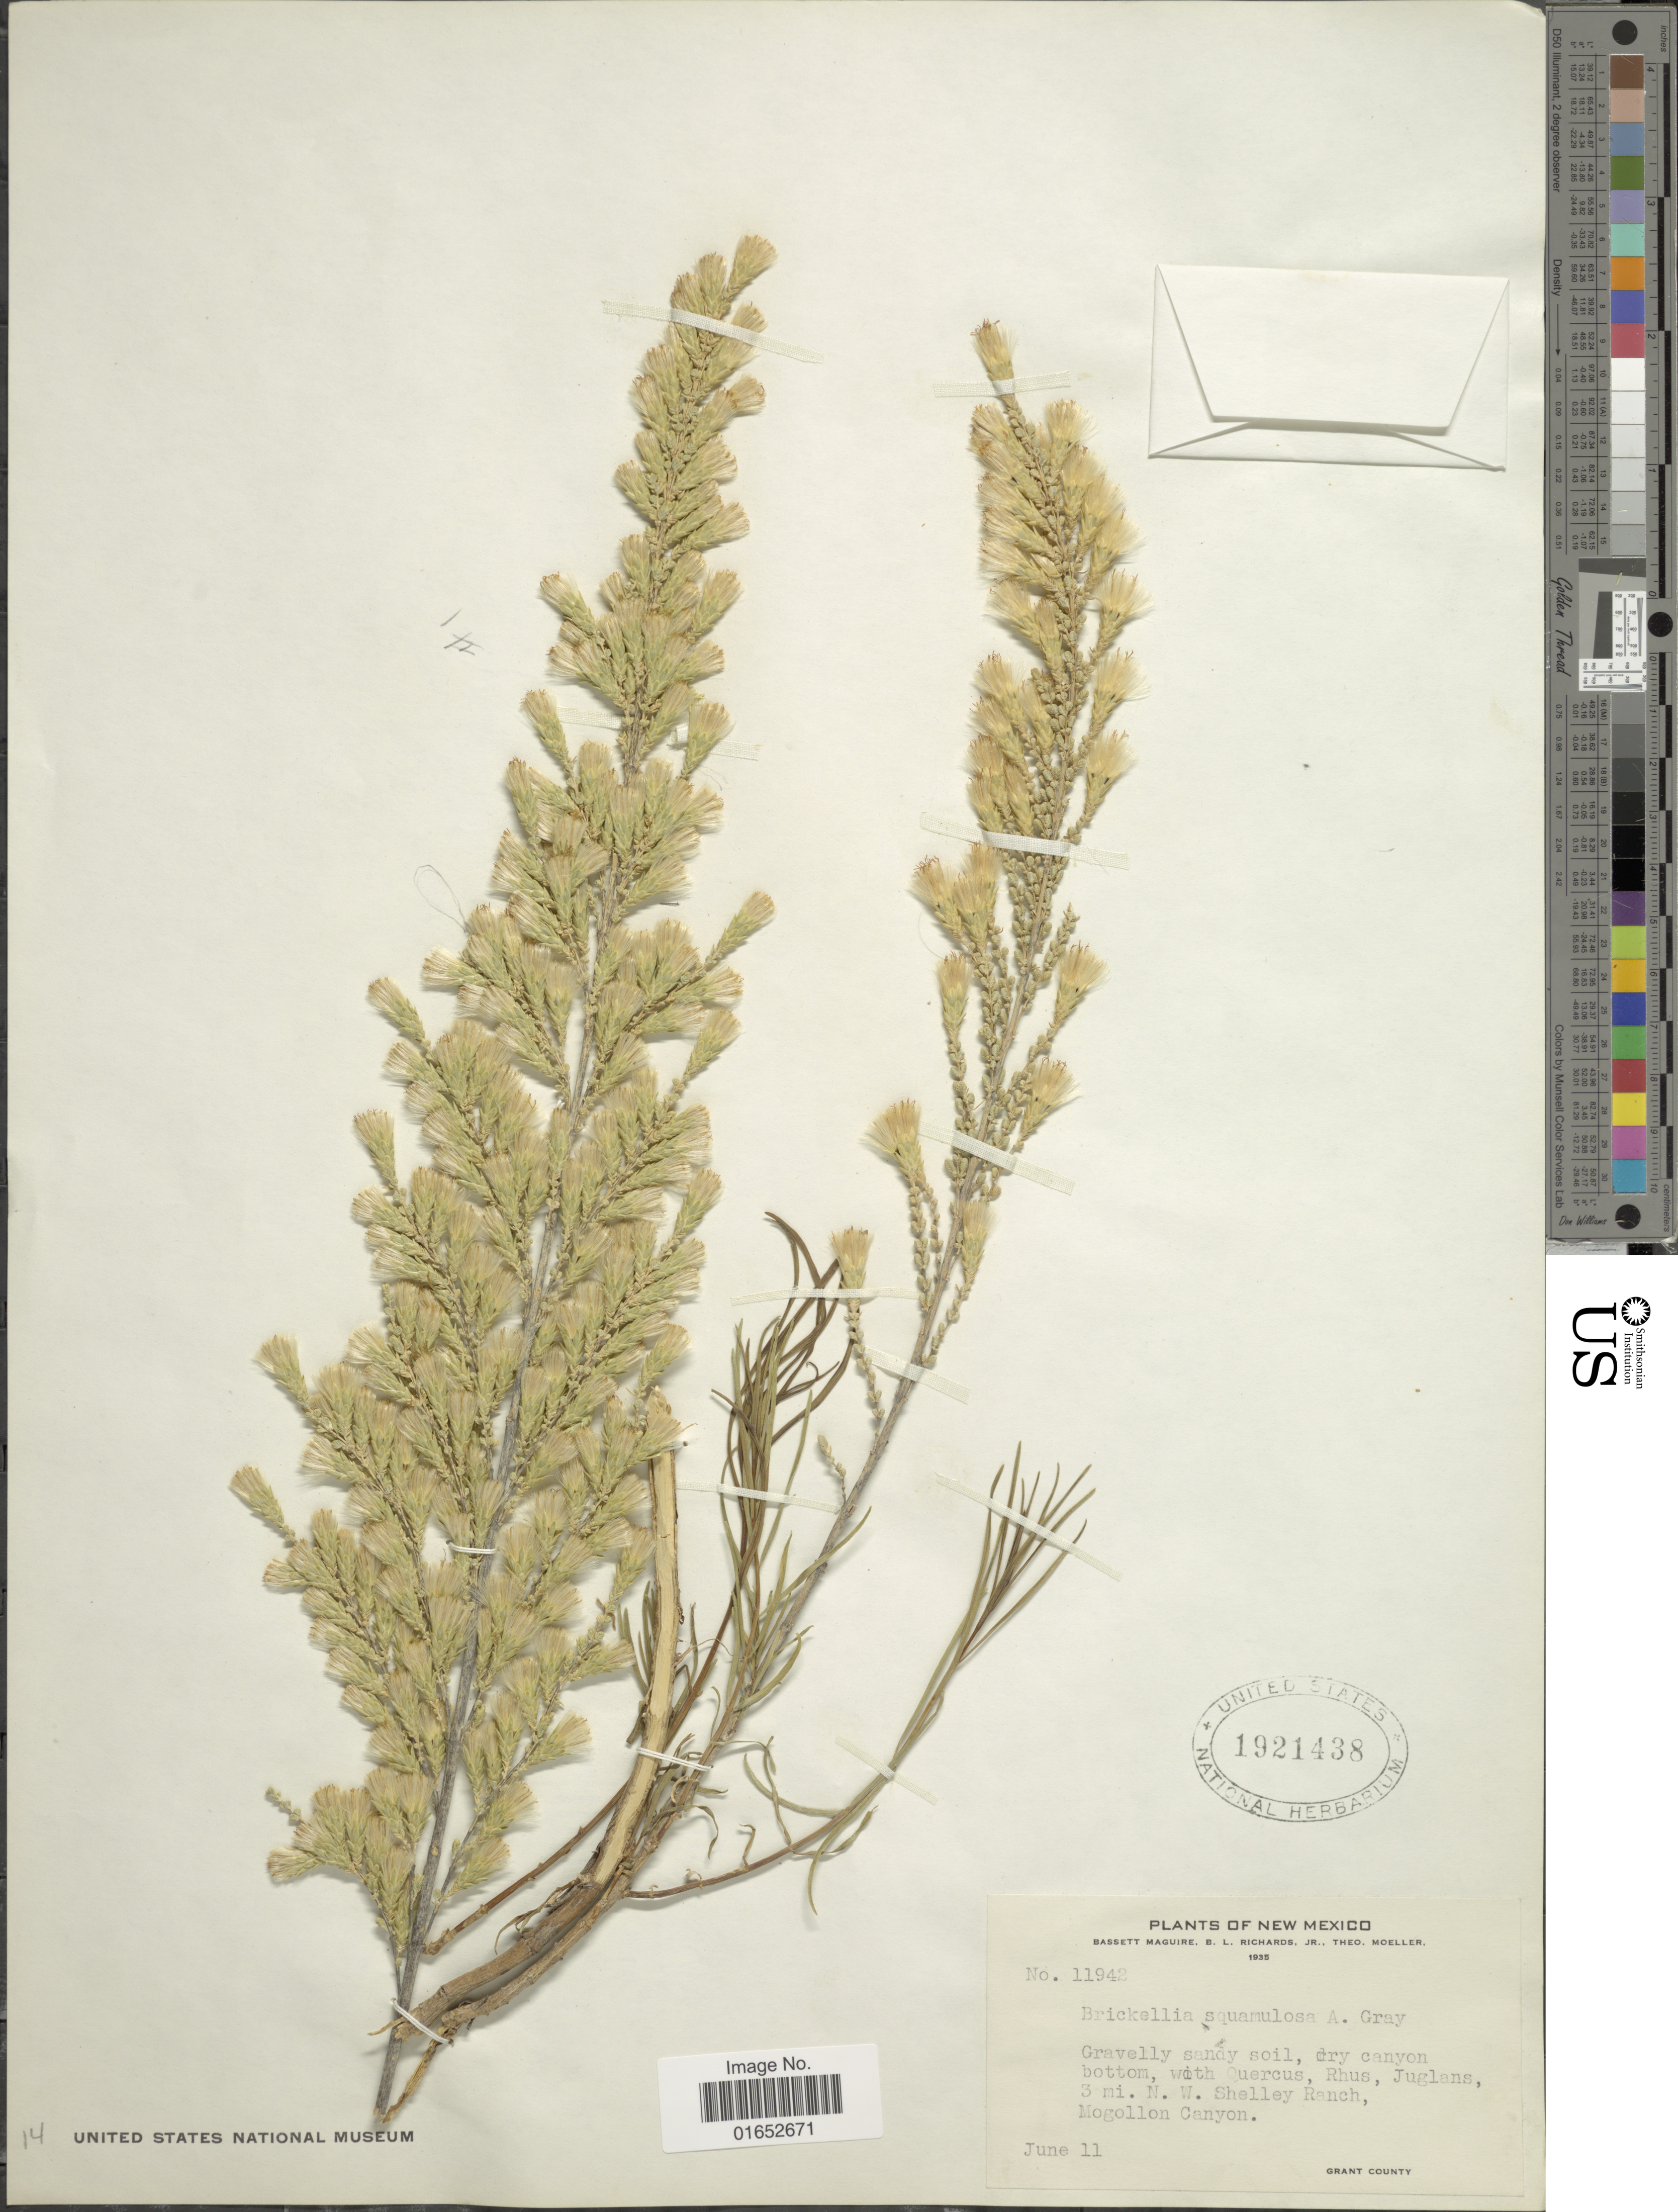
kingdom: Plantae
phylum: Tracheophyta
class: Magnoliopsida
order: Asterales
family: Asteraceae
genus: Asanthus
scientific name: Asanthus squamulosus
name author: (A. Gray) R.M. King & H. Rob.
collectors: B. Maguire, B. Richards & T. Moeller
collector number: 11942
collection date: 1935-06-11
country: United States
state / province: New Mexico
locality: Gravelly sandy soil, dry canyon bottom, with Quercus, Rhus, Juglans, 3 mi N.W. Shelley Ranch, Bogollon Canyon, Grant County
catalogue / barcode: US 1921438